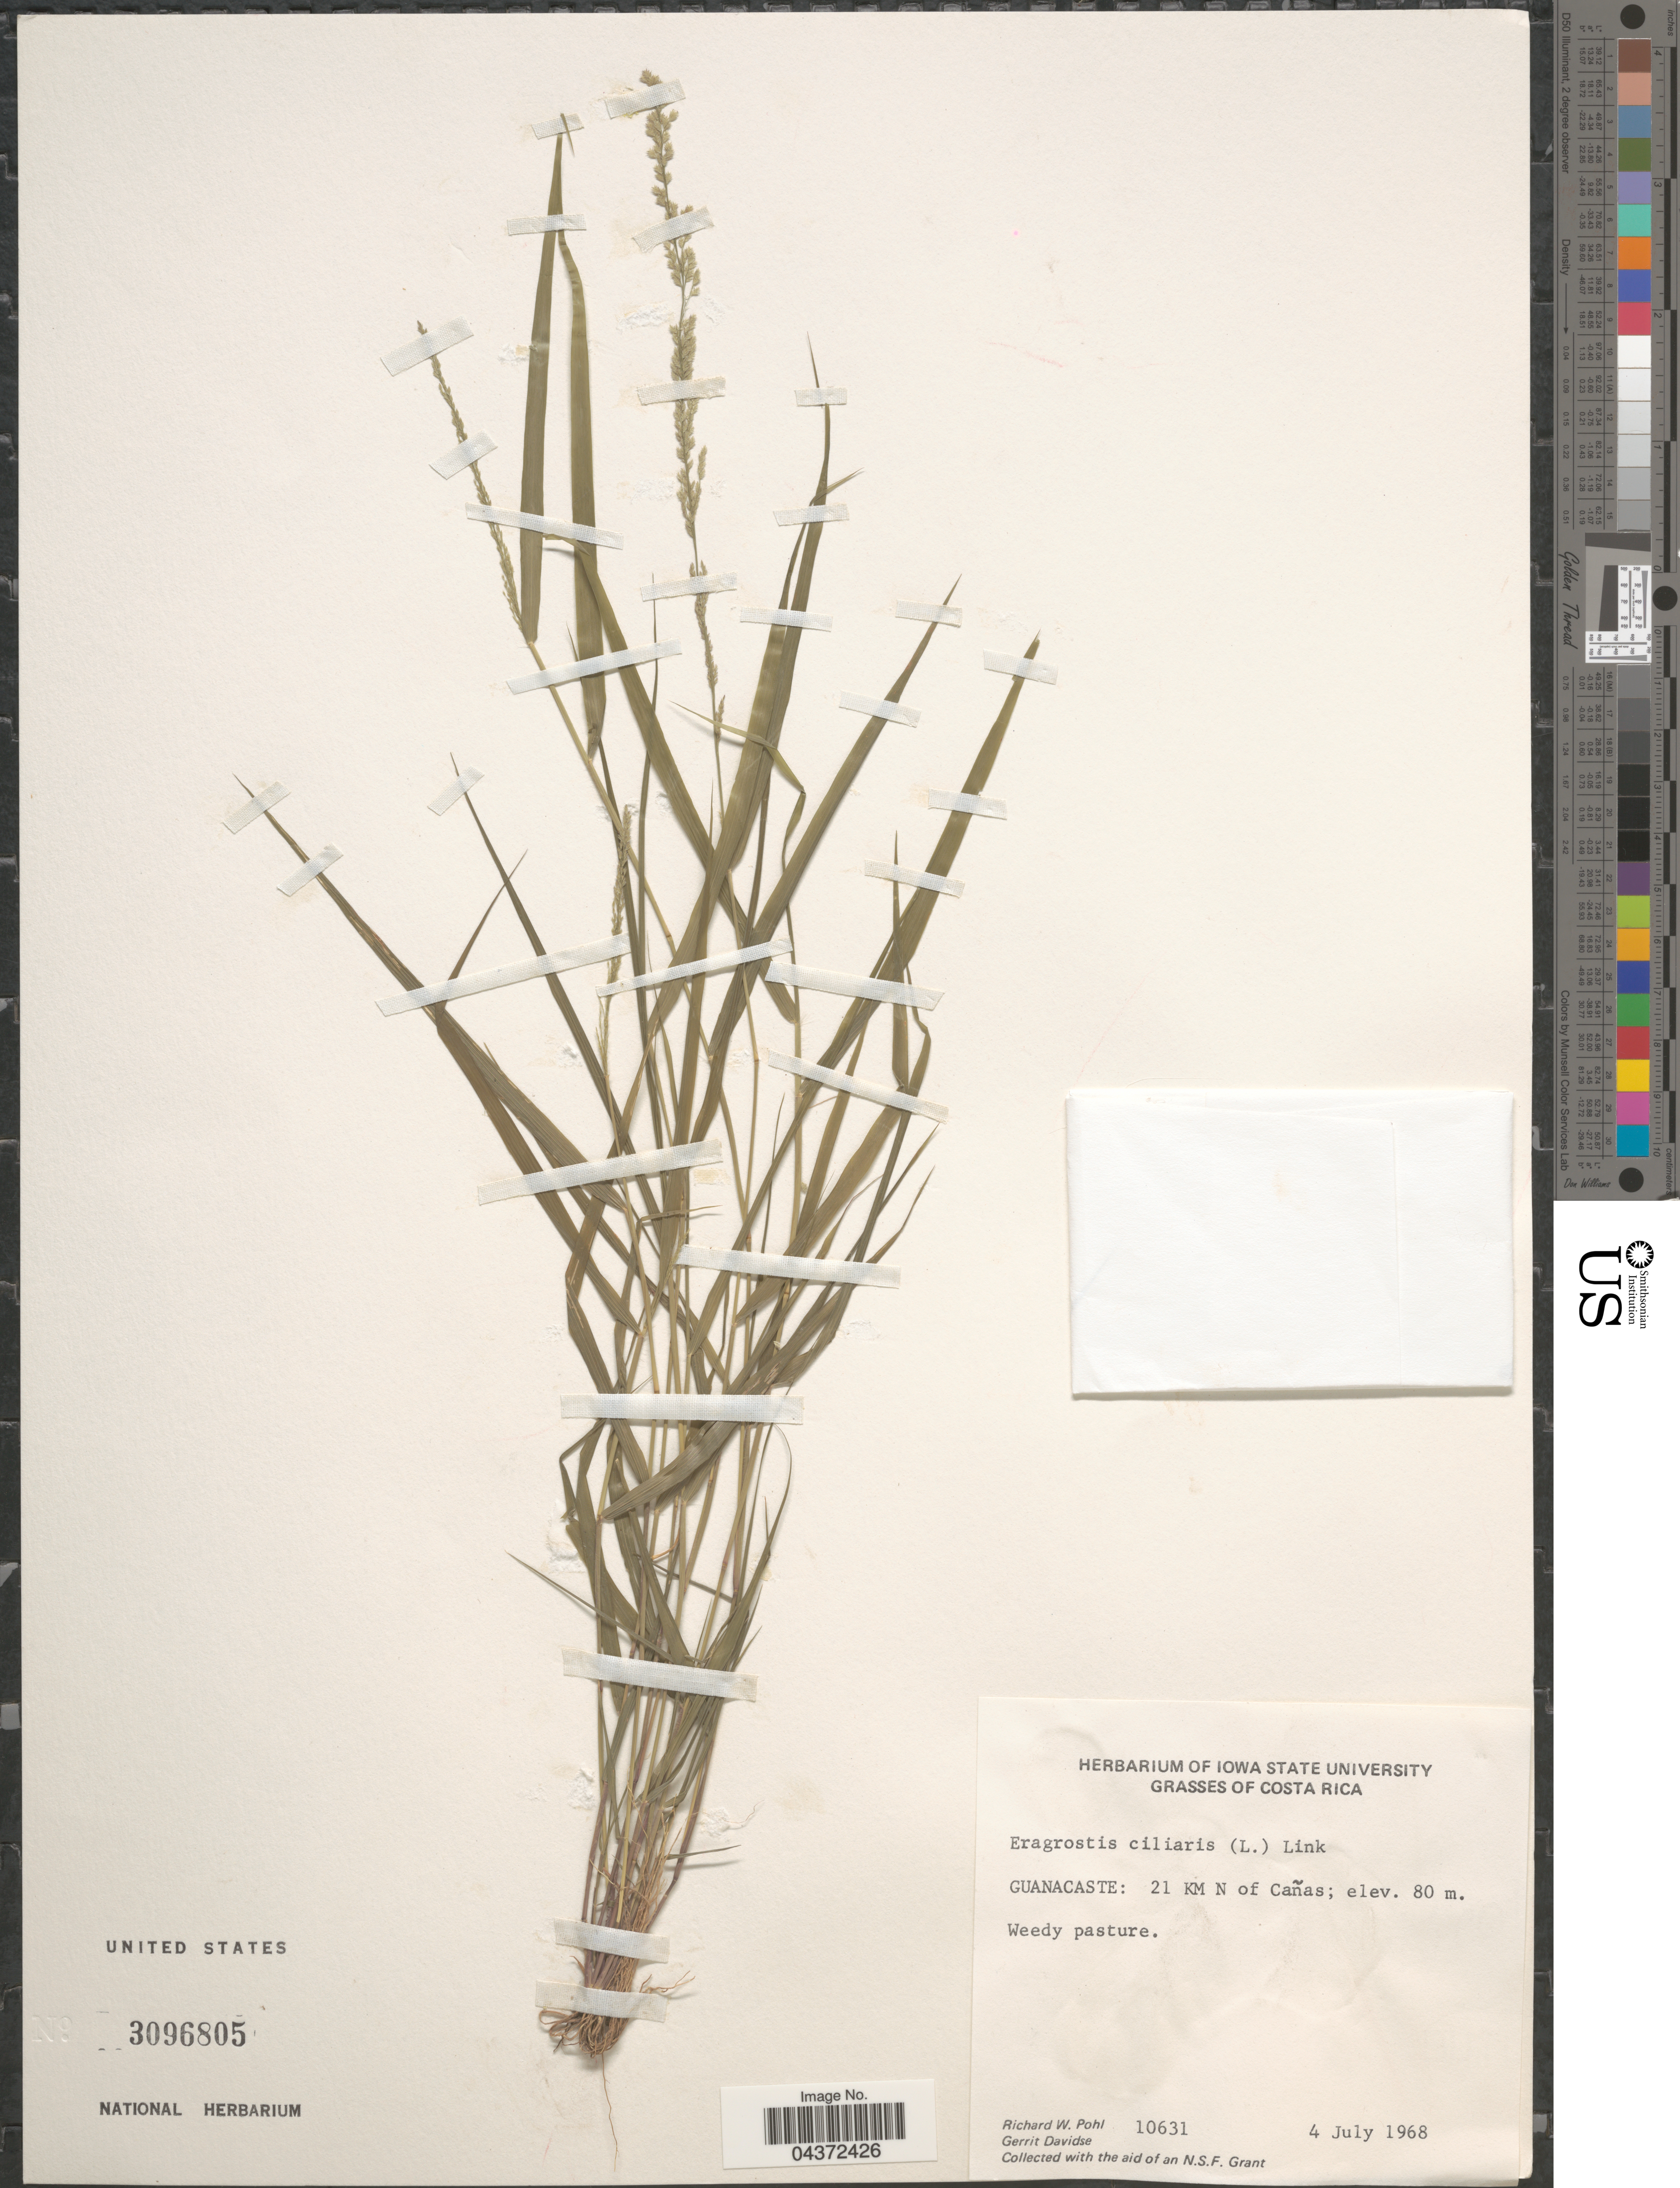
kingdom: Plantae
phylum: Tracheophyta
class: Liliopsida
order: Poales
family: Poaceae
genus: Eragrostis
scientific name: Eragrostis ciliaris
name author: (L.) R. Br.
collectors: R. W. Pohl & G. Davidse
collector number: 10631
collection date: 1968-07-04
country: Costa Rica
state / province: Guanacaste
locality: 21 KM N of Cañas.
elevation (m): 80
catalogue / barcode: US 3096805